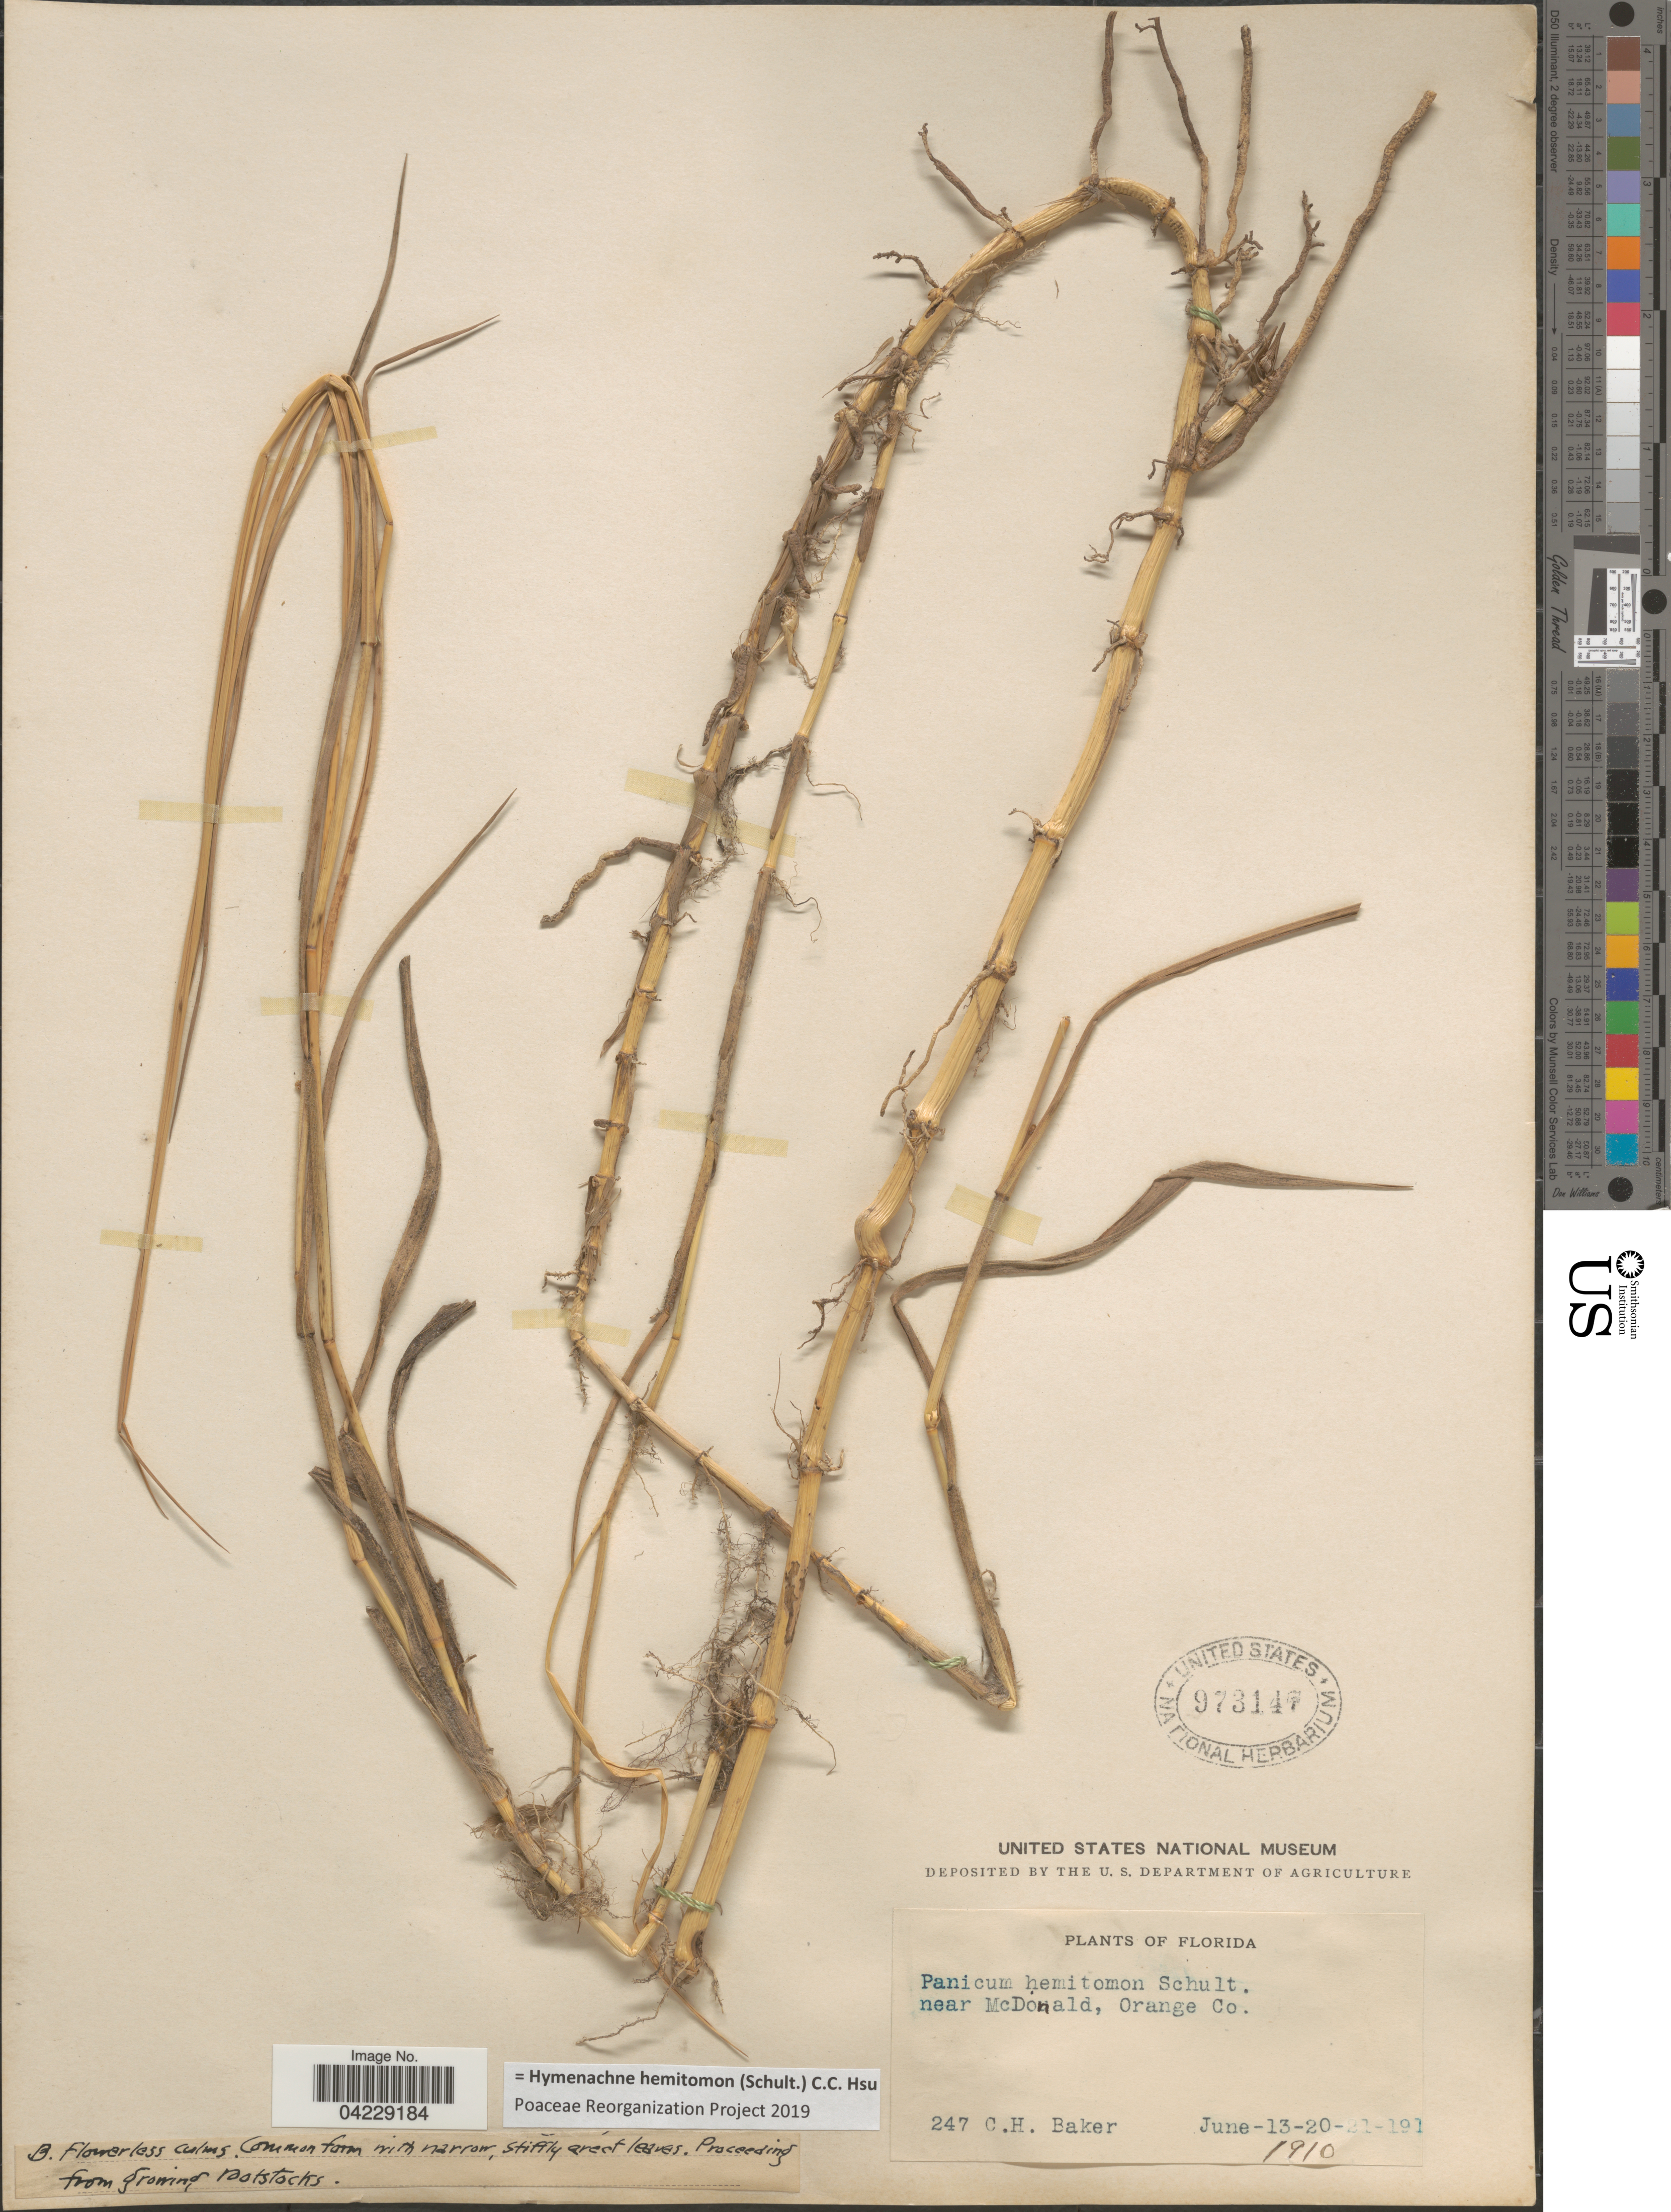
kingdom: Plantae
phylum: Tracheophyta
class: Liliopsida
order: Poales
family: Poaceae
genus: Hymenachne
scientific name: Hymenachne hemitomon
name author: (Schult.) C. C. Hsu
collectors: C. H. Baker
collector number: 247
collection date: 1910-06-13/1910-06-21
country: United States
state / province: Florida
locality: Near McDonald, Orange Co.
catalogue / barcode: US 973147